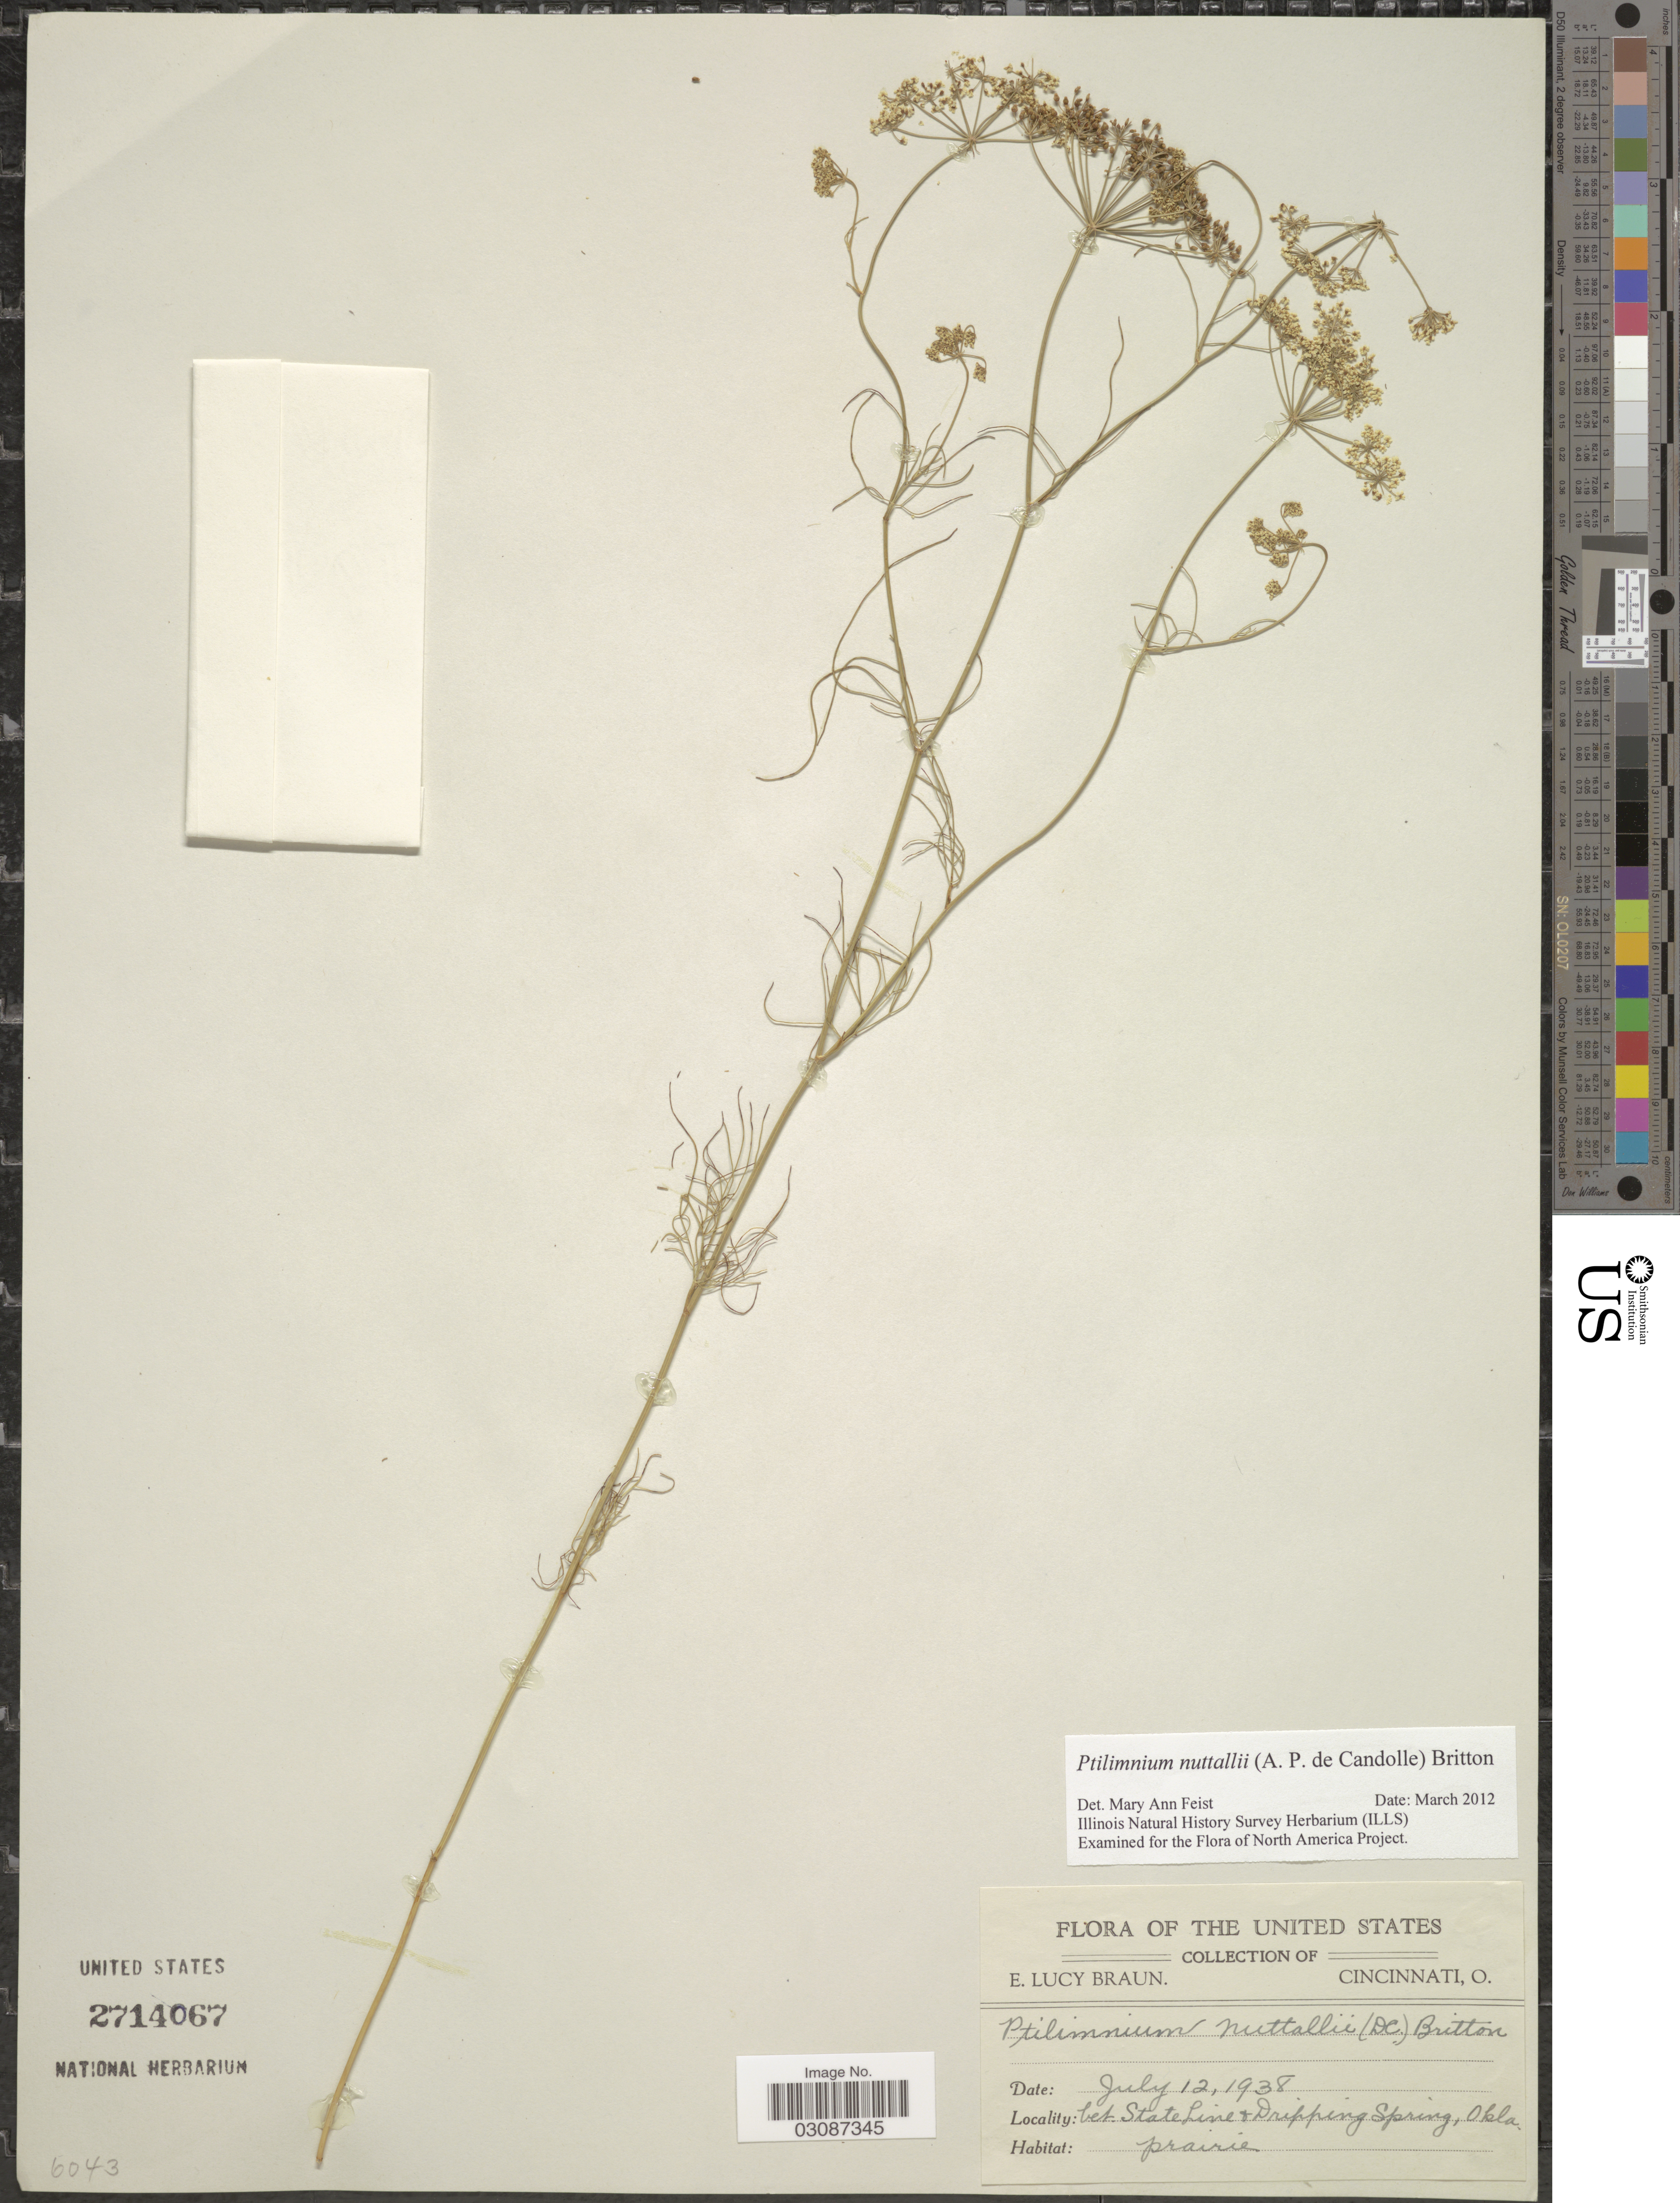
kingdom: Plantae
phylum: Tracheophyta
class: Magnoliopsida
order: Apiales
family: Apiaceae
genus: Ptilimnium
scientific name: Ptilimnium nuttallii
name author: (DC.) Britton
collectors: E. L. Braun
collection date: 1938-07-12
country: United States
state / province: Oklahoma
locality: Bet. State Line + Dripping Spring.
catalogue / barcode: US 2714067